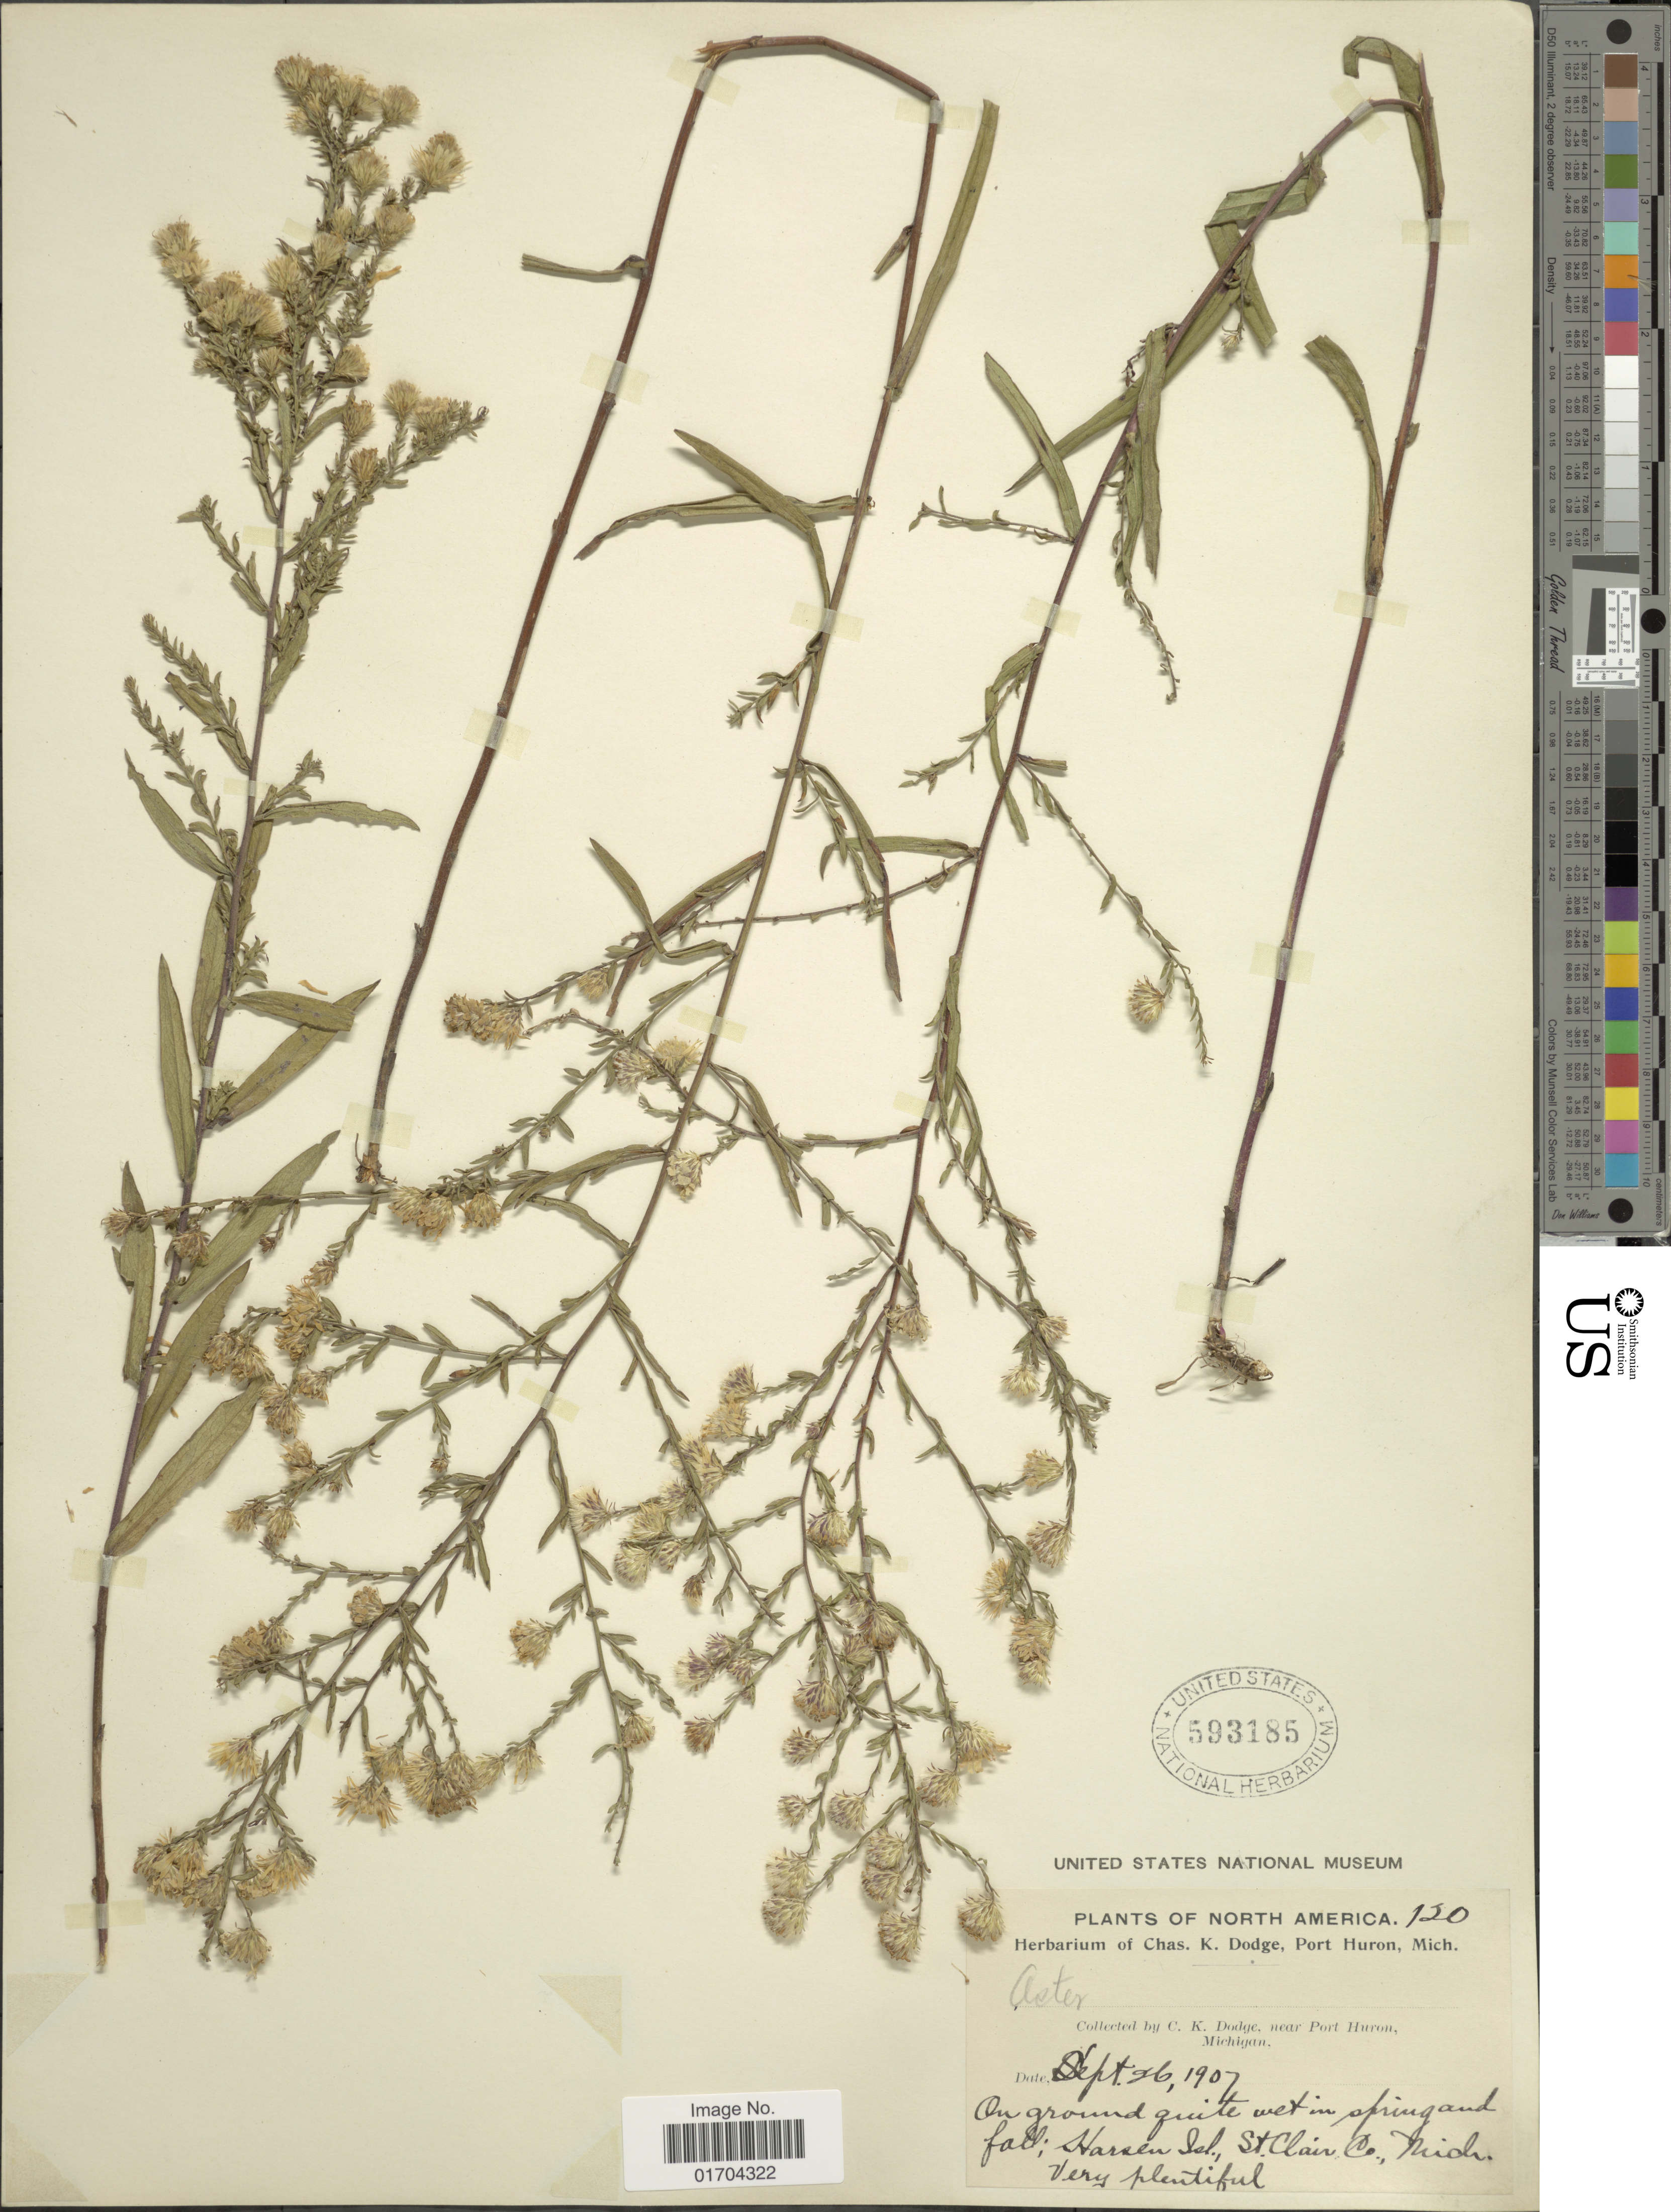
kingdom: Plantae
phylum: Tracheophyta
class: Magnoliopsida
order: Asterales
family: Asteraceae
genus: Symphyotrichum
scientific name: Symphyotrichum sp.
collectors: C. Dodge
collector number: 120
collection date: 1907-09-26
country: United States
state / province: Michigan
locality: Near Port Huron, Harsen Isl. St. Clain Co.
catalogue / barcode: US 593185